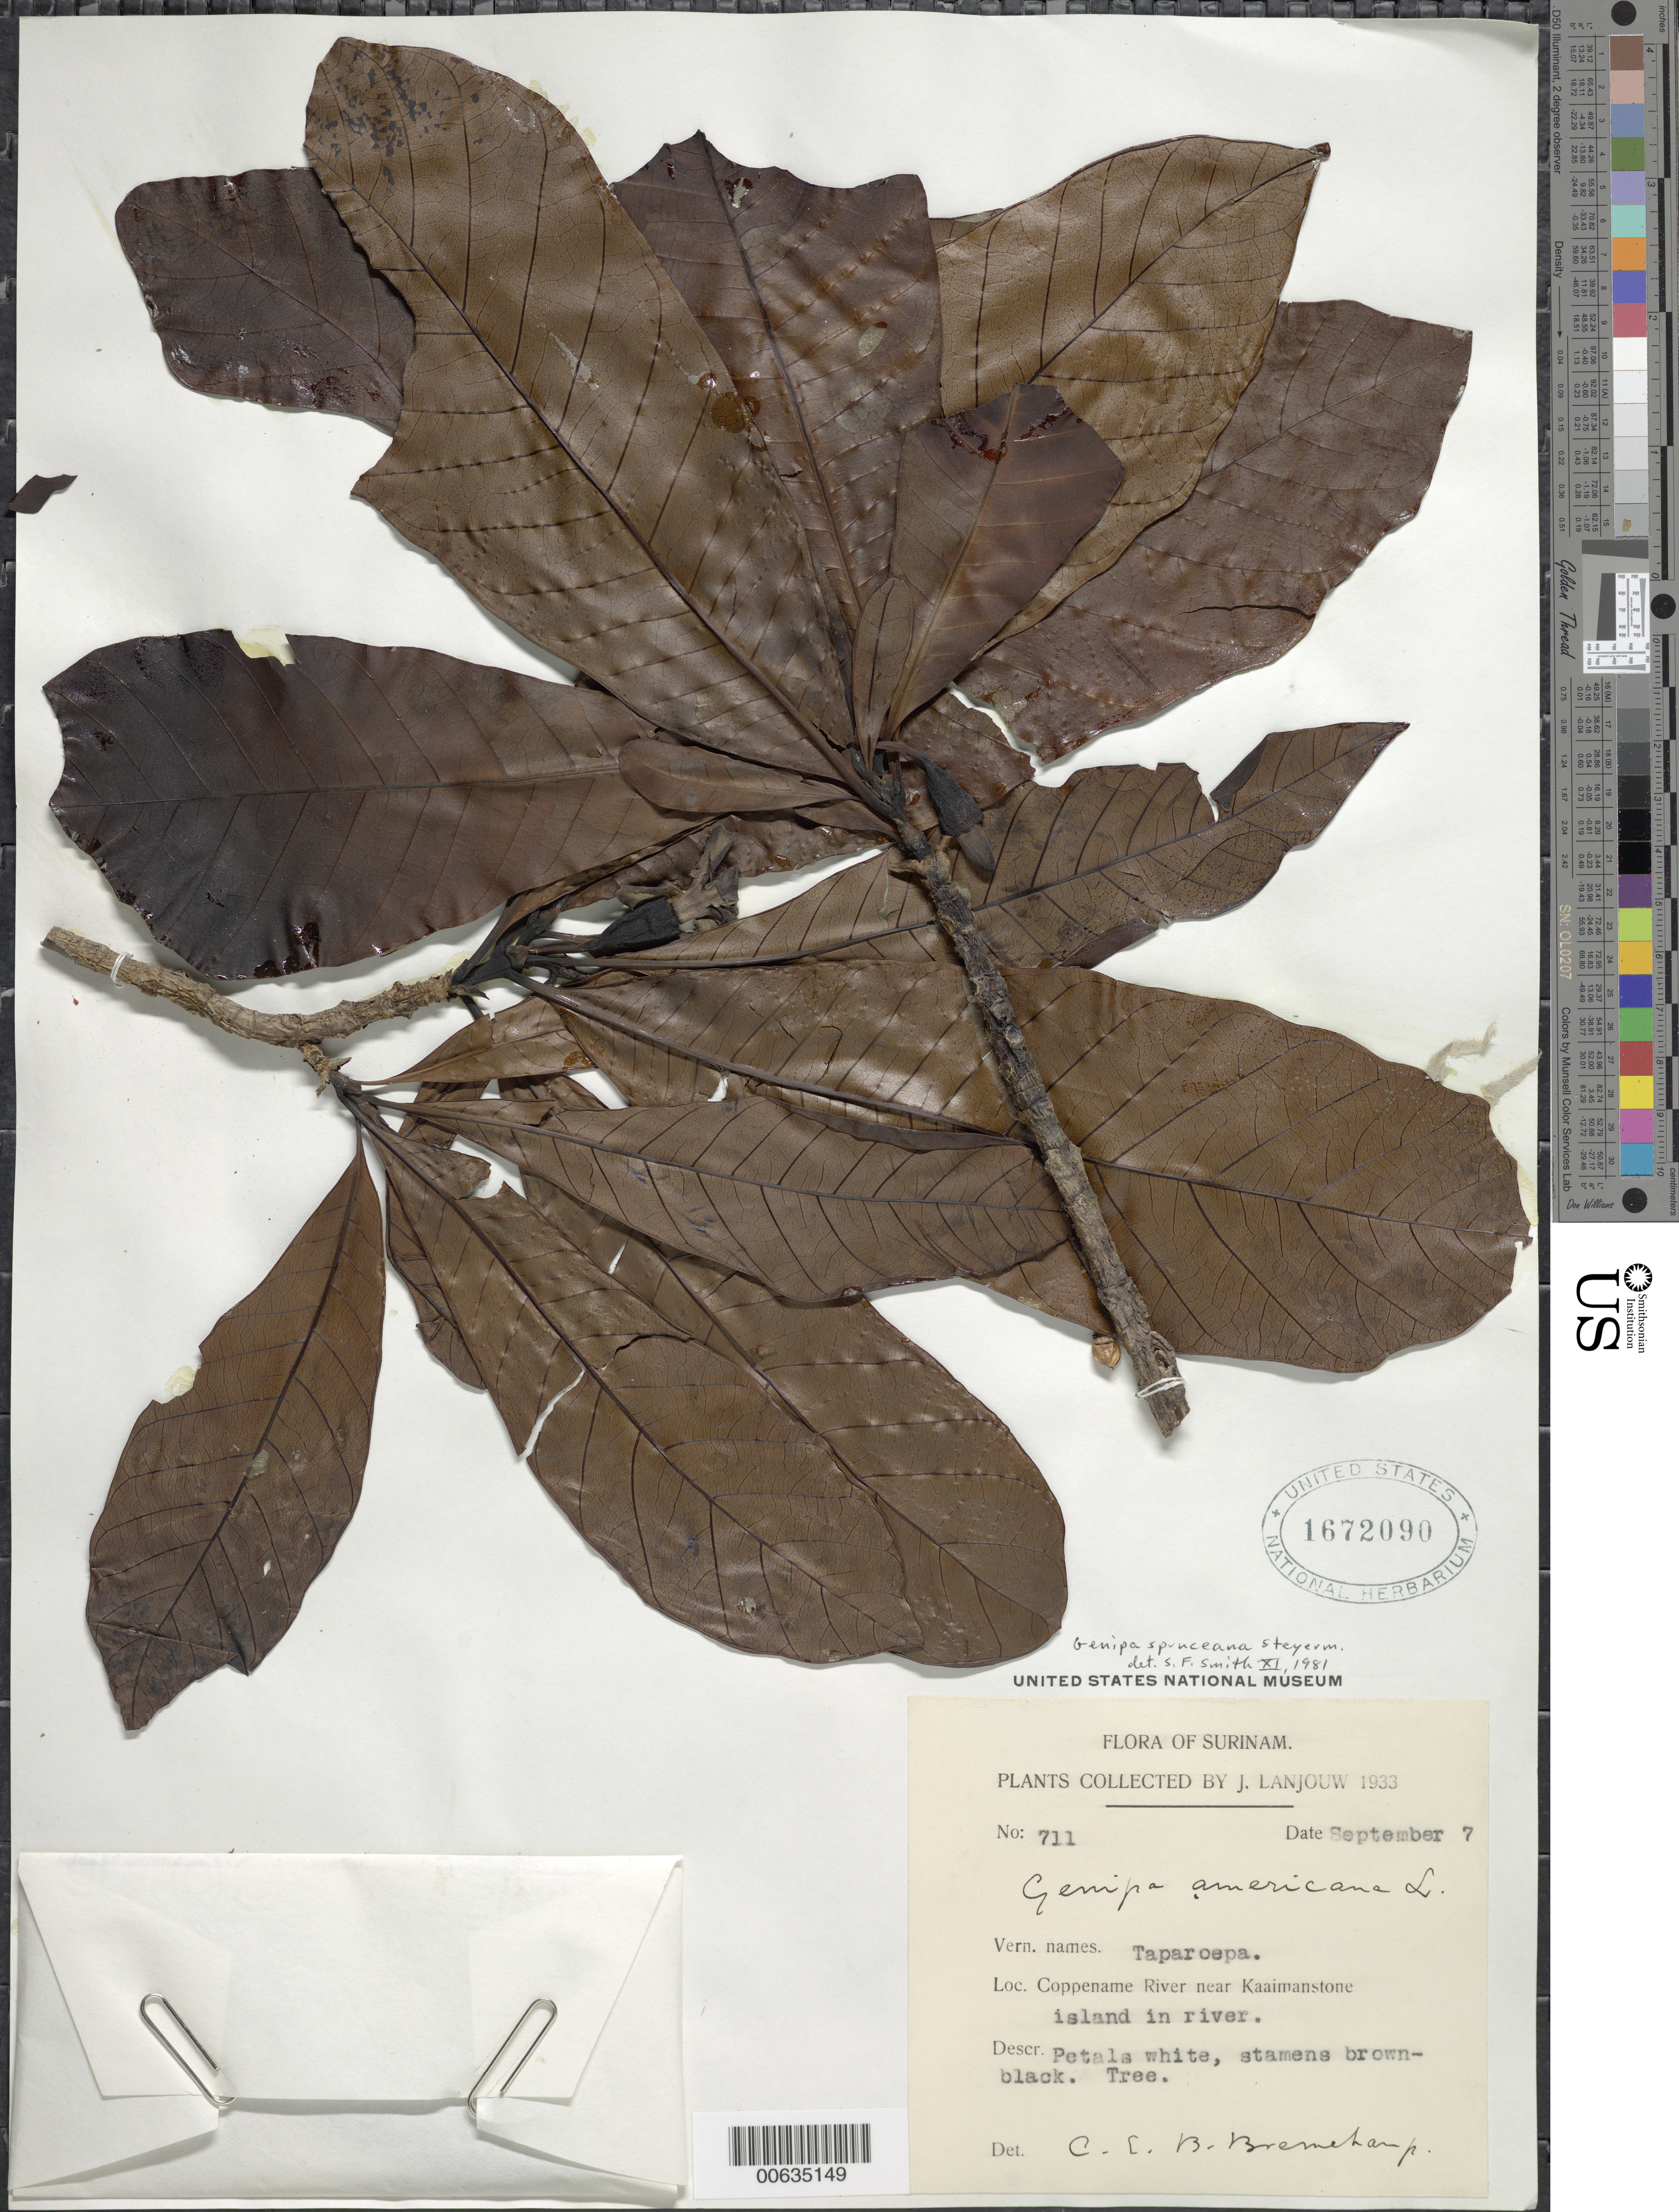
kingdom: Plantae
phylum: Tracheophyta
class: Magnoliopsida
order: Gentianales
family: Rubiaceae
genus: Genipa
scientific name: Genipa spruceana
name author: Steyerm.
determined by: Smith, Stephen F., (US), NMNH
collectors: J. Lanjouw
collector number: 711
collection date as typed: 7-Sep-33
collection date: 1933-09-07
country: Suriname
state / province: Saramacca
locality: Coppename R., near Kaaimanstone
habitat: Island in river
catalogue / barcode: US 1672090